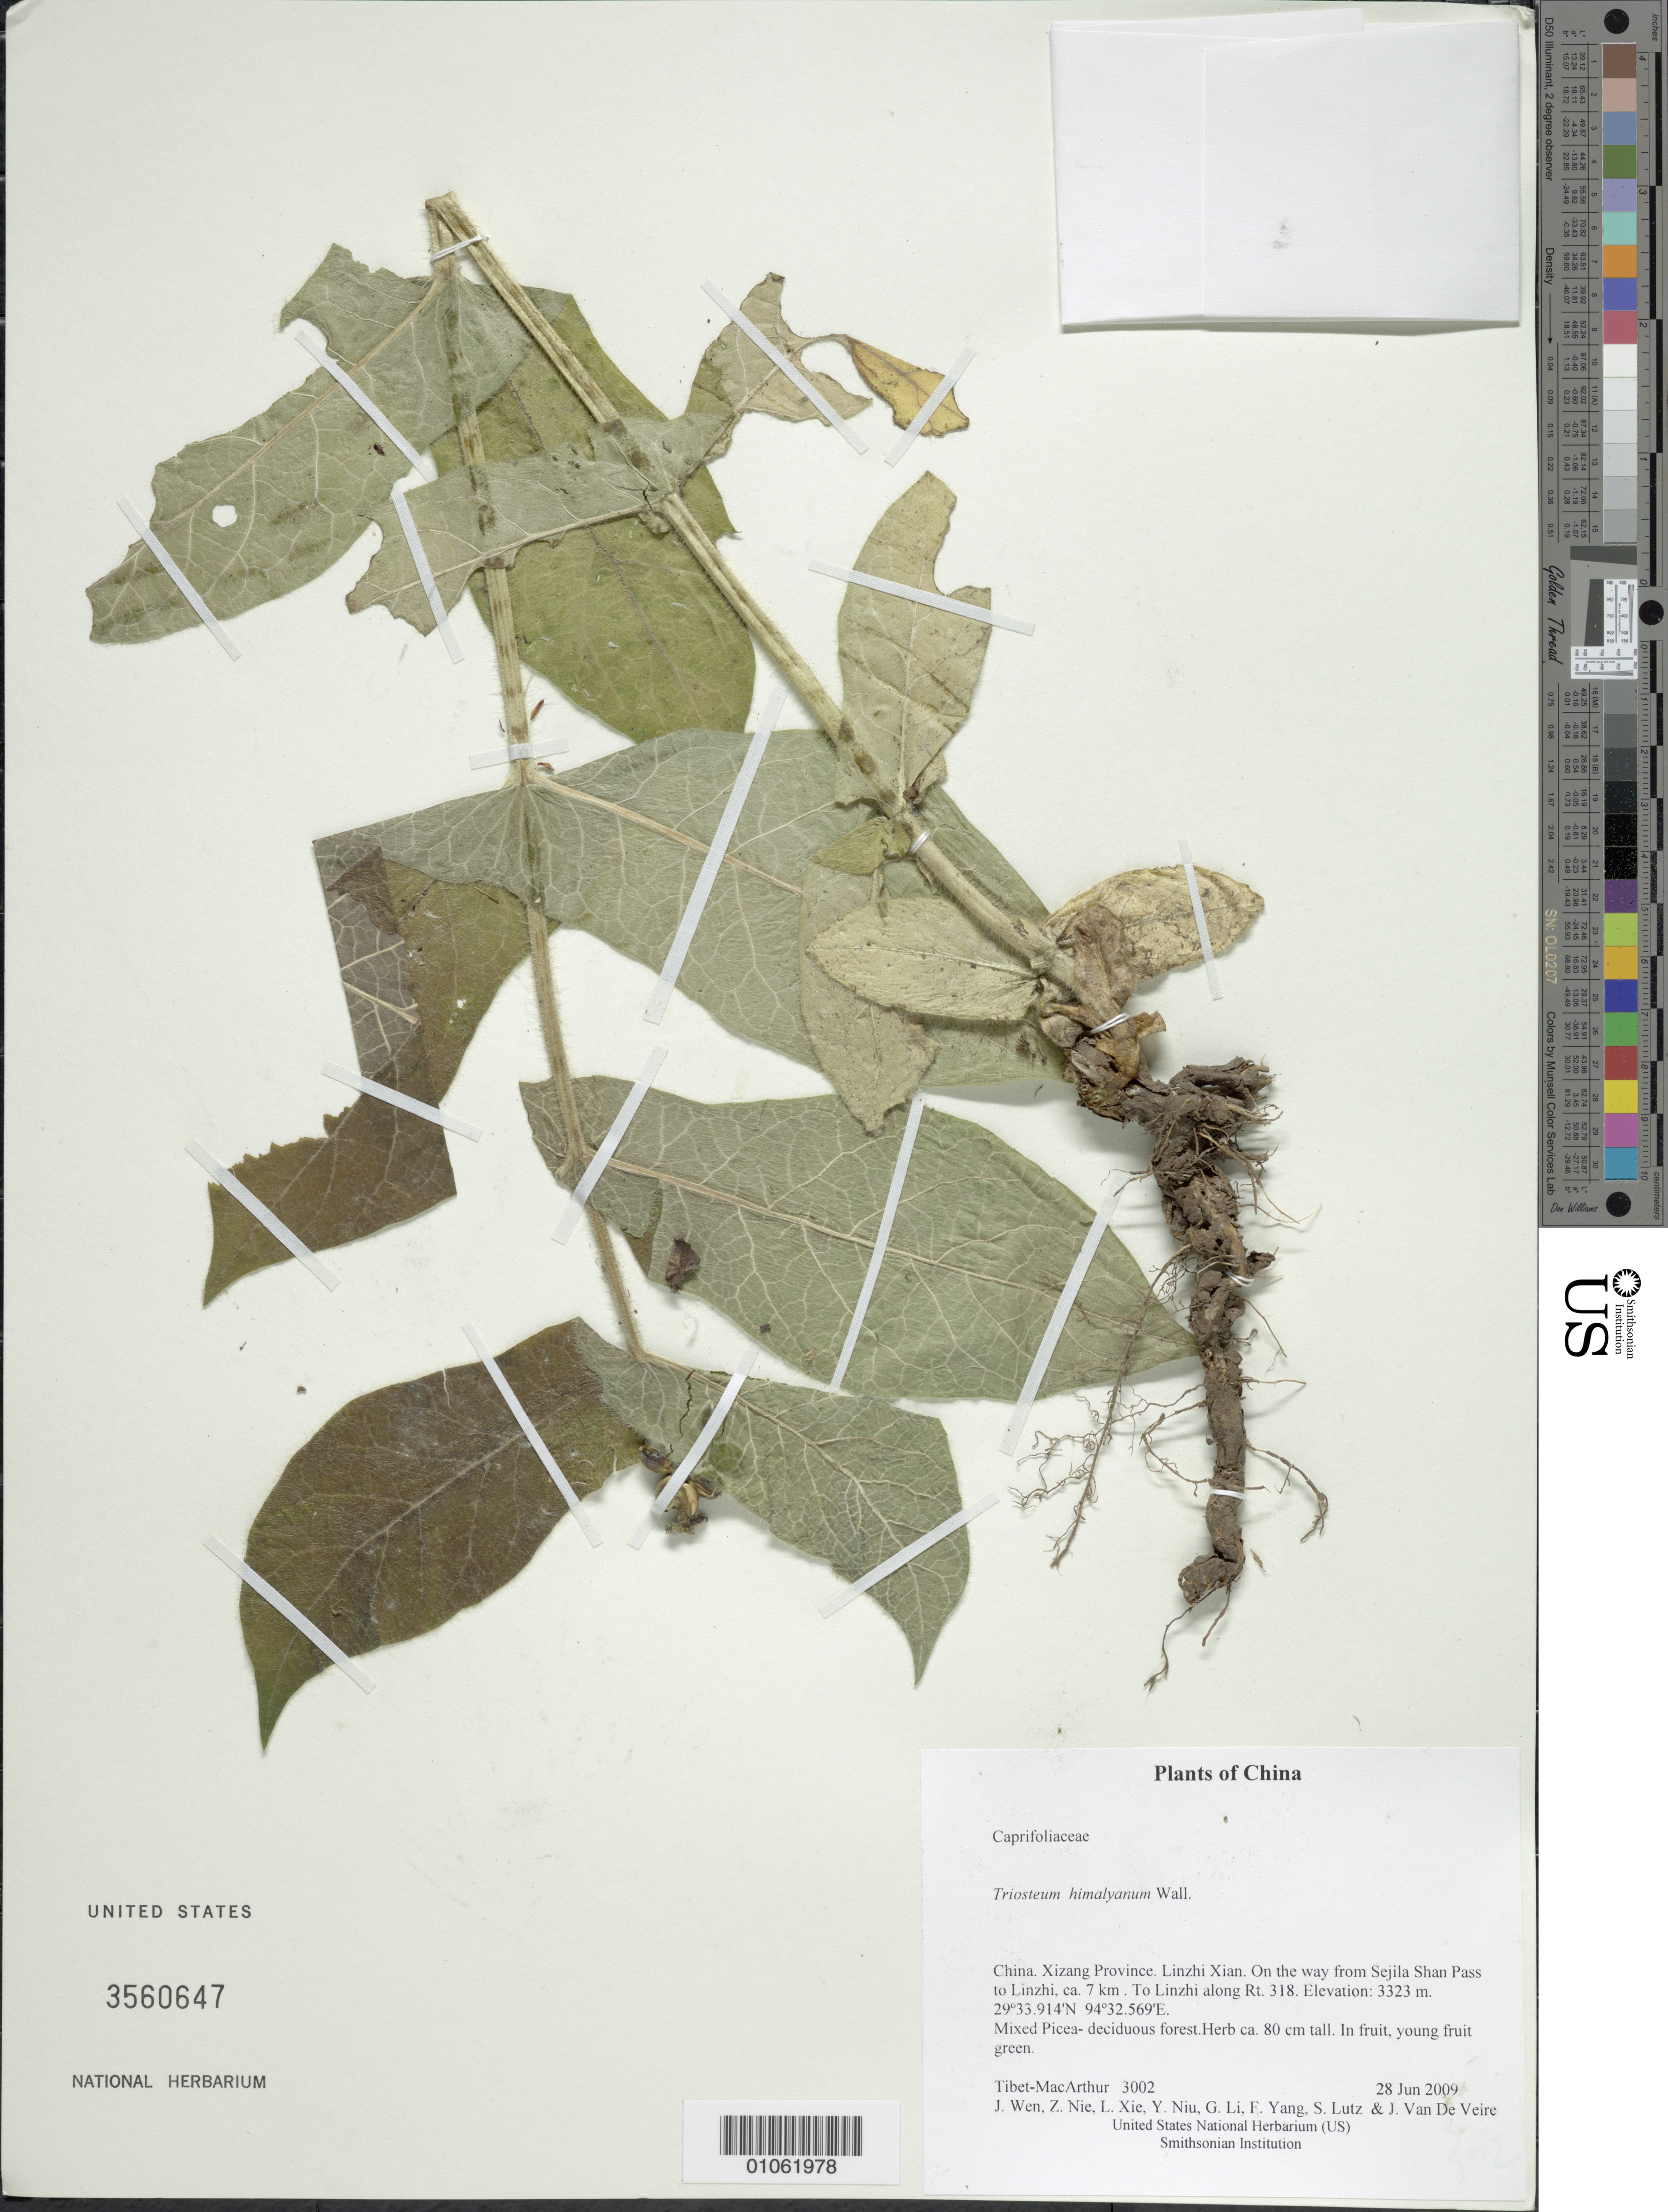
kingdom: Plantae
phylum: Tracheophyta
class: Magnoliopsida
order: Dipsacales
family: Caprifoliaceae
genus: Triosteum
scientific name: Triosteum himalayanum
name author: Wall.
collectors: Tibet-MacArthur, J. Wen, Z. Nie, L. Xie, Y. Niu, G. Li, F. Yang, S. Lutz & J. Van De Veire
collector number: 3002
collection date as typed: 28 Jun 2009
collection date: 2009-06-28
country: China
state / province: Xizang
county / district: Linzhi Xian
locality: On the way from Sejila Shan Pass to Linzhi, ca. 7 km . To Linzhi along Rt. 318.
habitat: Mixed Picea- deciduous forest.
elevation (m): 3323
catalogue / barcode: US 3560647